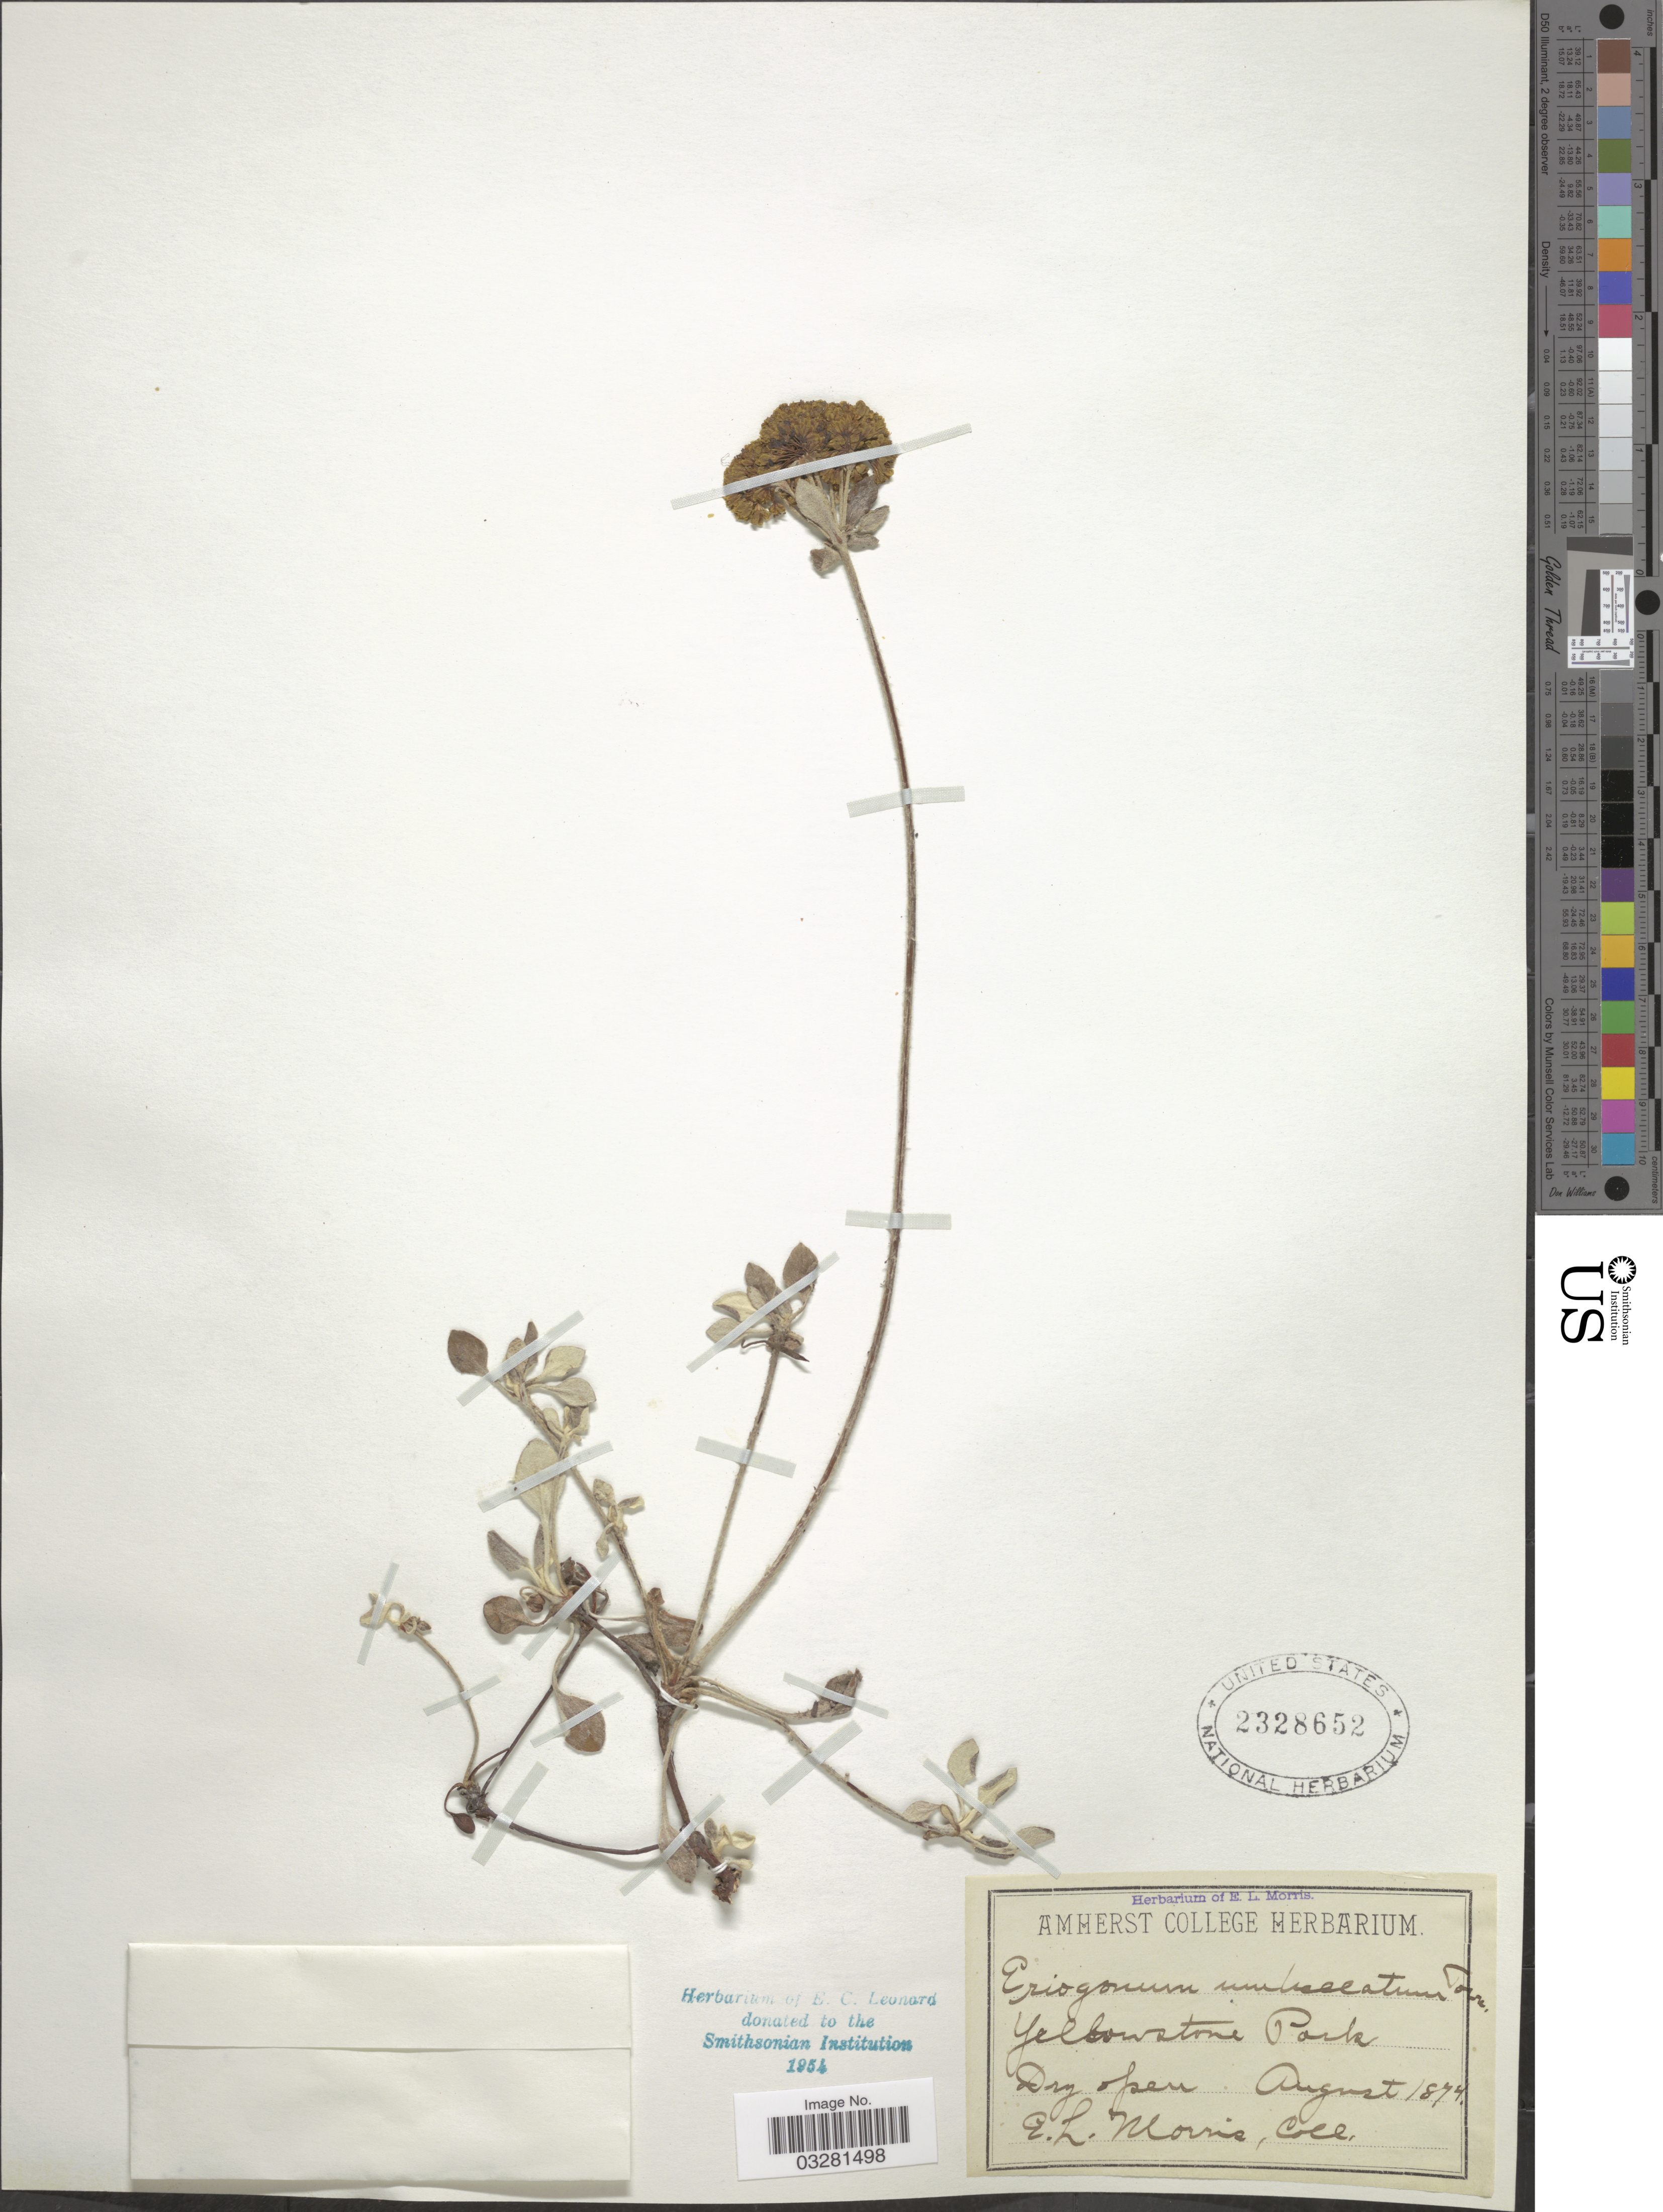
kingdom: Plantae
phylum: Tracheophyta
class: Magnoliopsida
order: Caryophyllales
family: Polygonaceae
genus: Eriogonum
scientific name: Eriogonum umbellatum var. umbellatum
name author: Torr.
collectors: E. Morris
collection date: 1874-08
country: United States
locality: Yellowstone Park.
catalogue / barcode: US 2328652